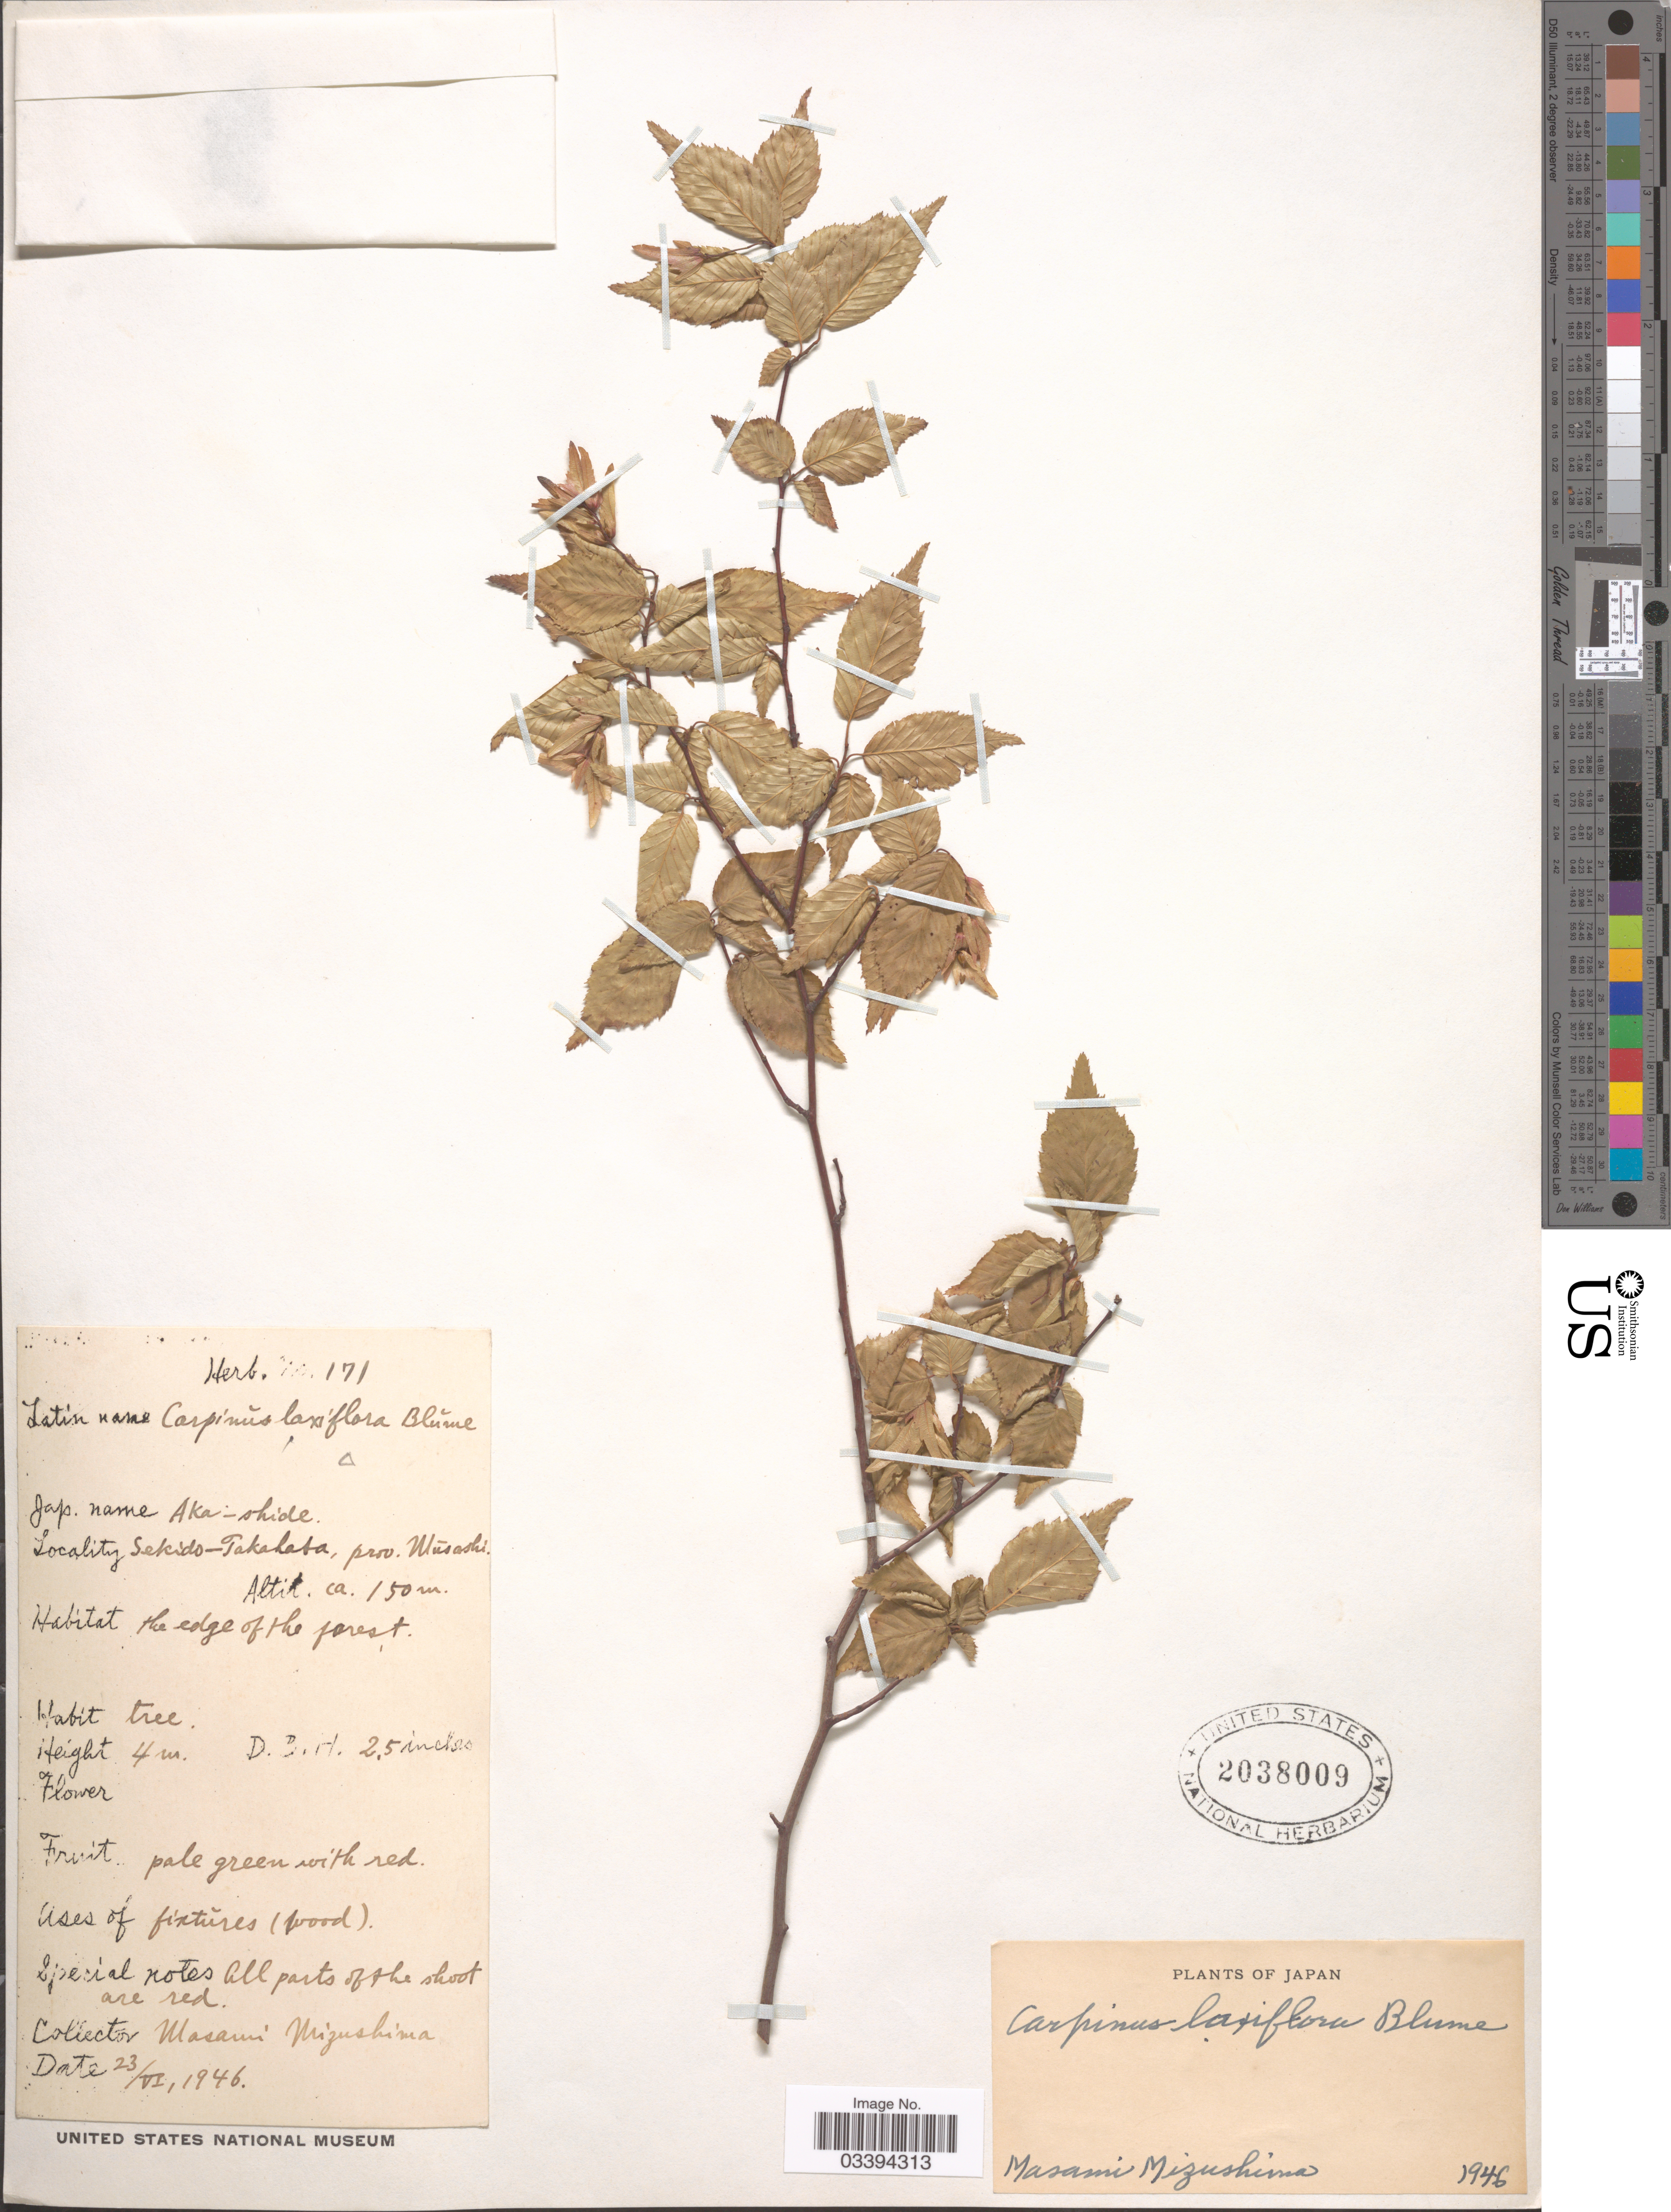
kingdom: Plantae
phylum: Tracheophyta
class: Magnoliopsida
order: Fagales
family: Betulaceae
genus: Carpinus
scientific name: Carpinus laxiflora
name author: (Siebold & Zucc.) Blume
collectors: M. Mizushima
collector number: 171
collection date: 1946-06-23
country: Japan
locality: Sekido-Takahata, prov. Mūsahi.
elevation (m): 150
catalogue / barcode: US 2038009